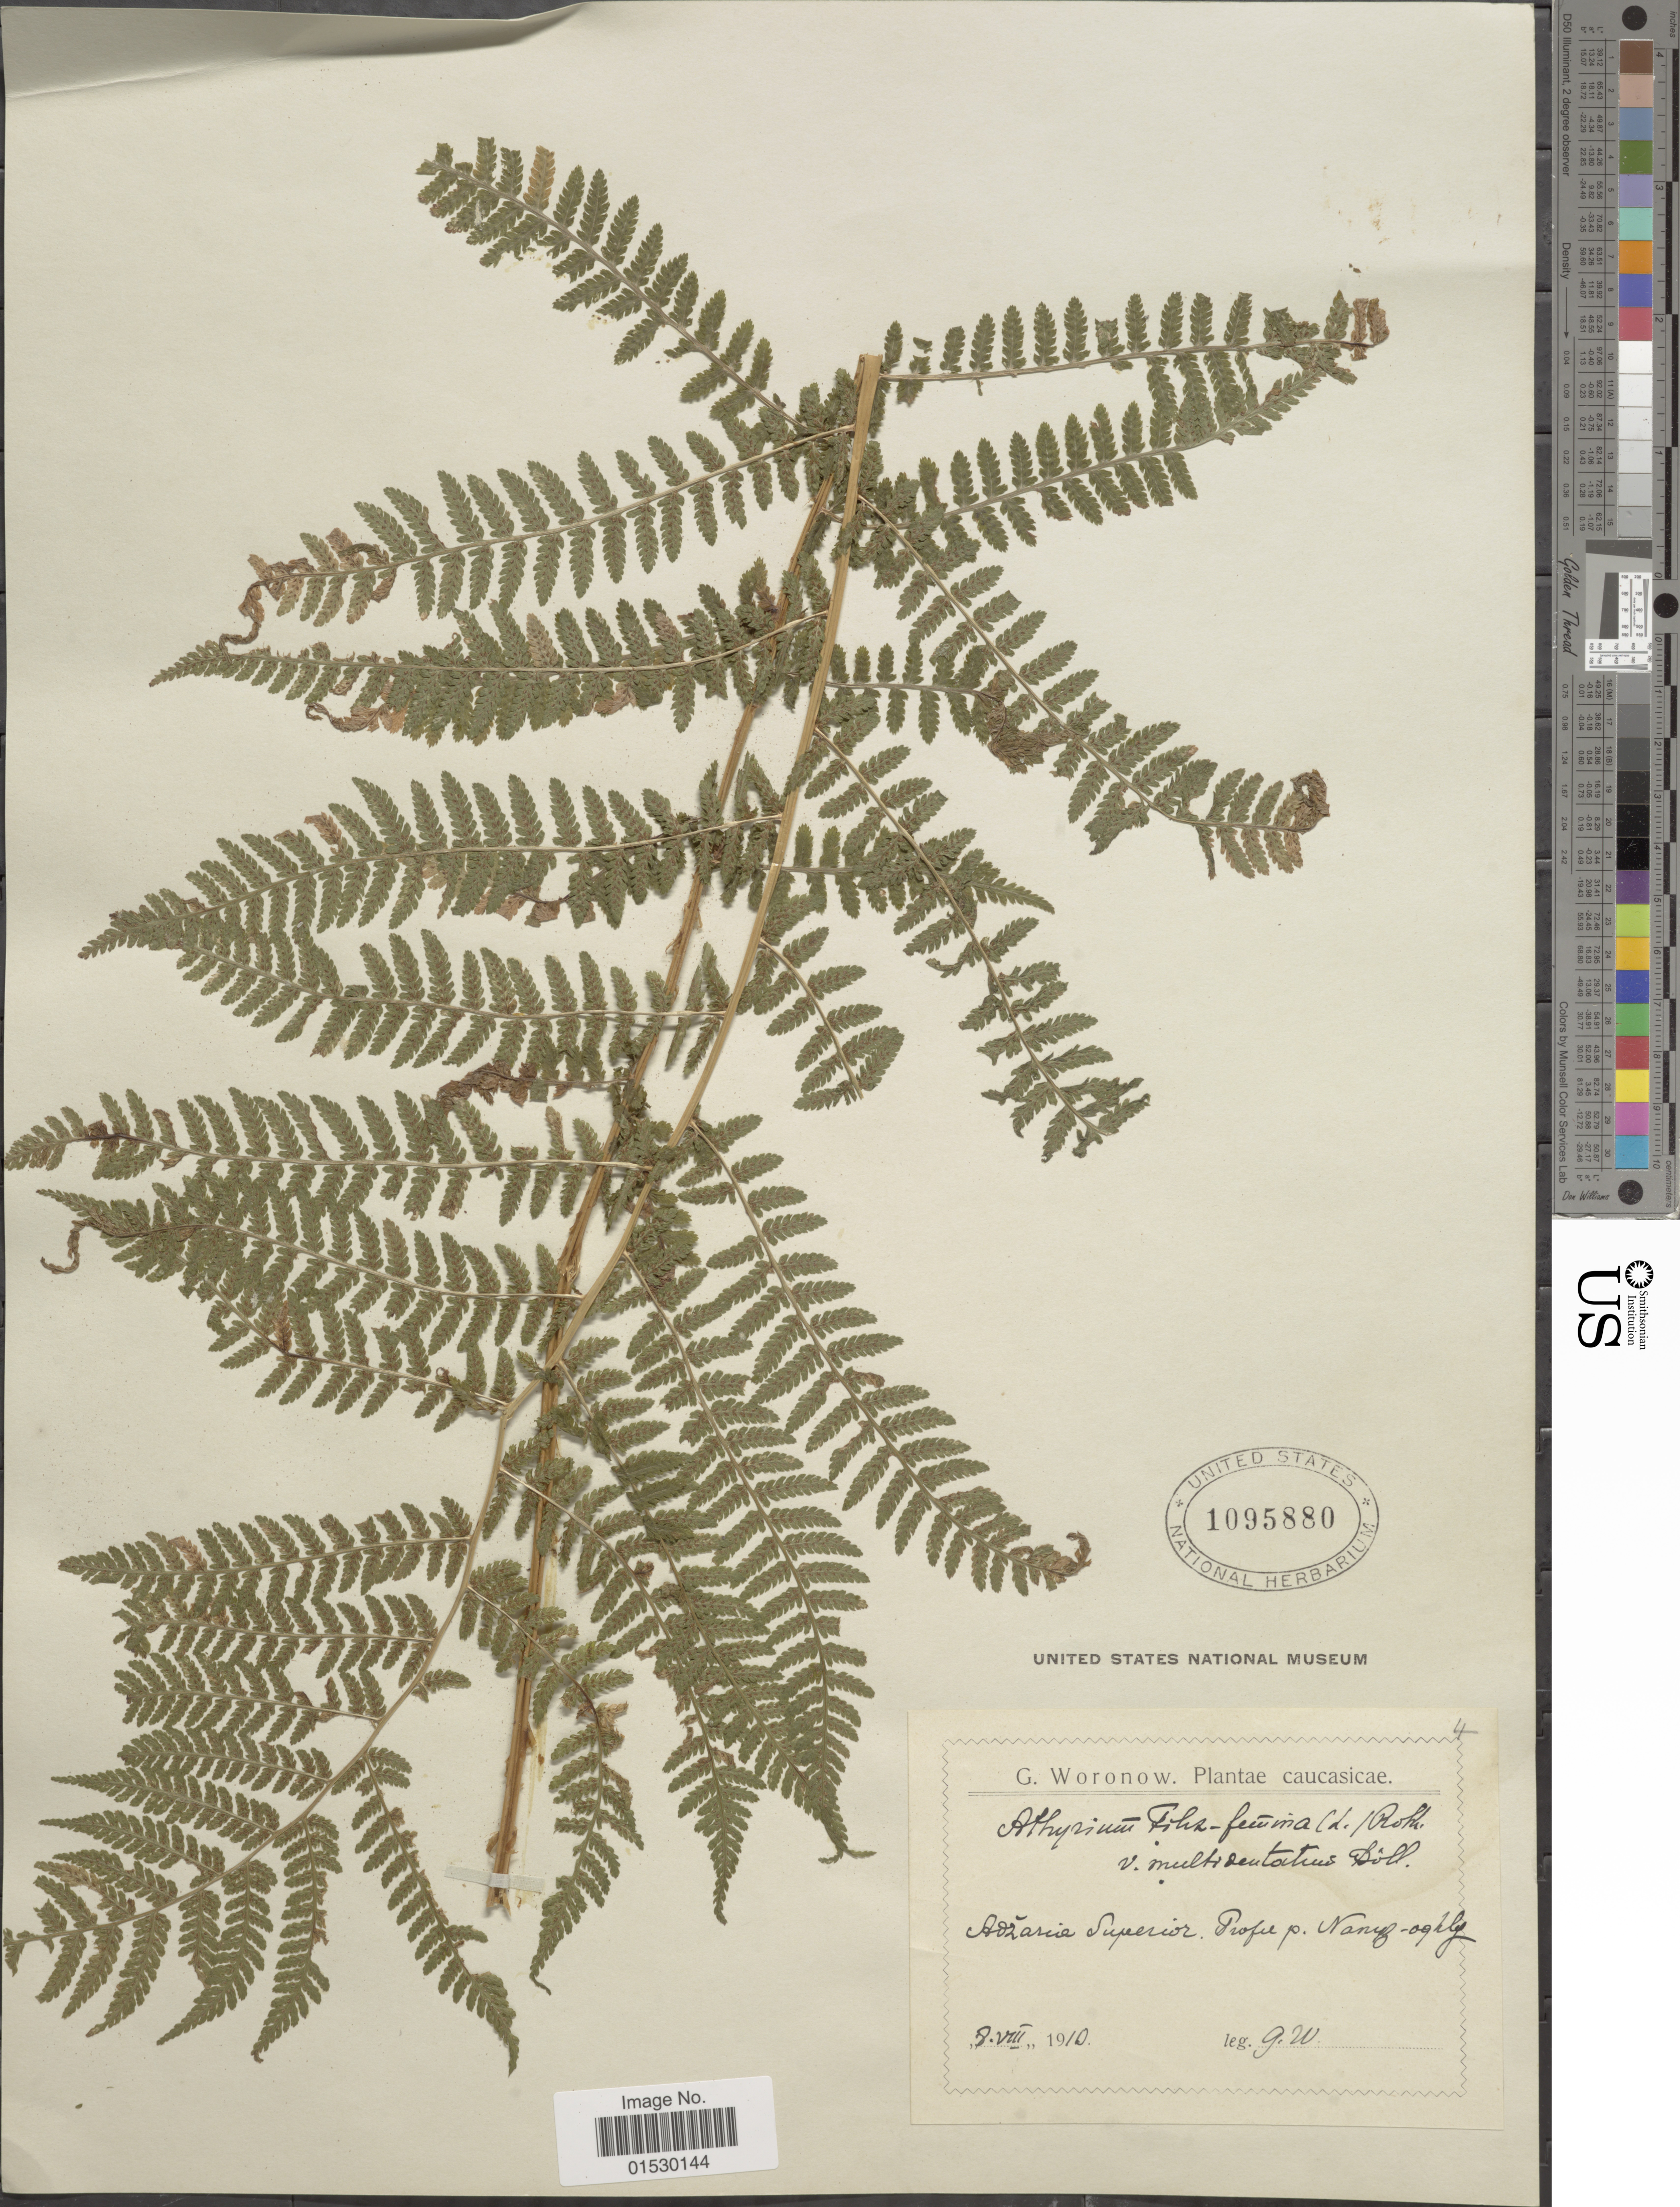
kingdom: Plantae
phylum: Tracheophyta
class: Polypodiopsida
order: Polypodiales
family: Athyriaceae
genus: Athyrium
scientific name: Athyrium filix-femina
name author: (L.) Roth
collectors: G. Woronow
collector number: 920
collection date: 1910-08-08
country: Georgia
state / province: Adzharia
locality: Caucasicae, Aozarcio Superior, Profee p. Nanuf-ogklg [interpreted]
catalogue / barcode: US 1095880